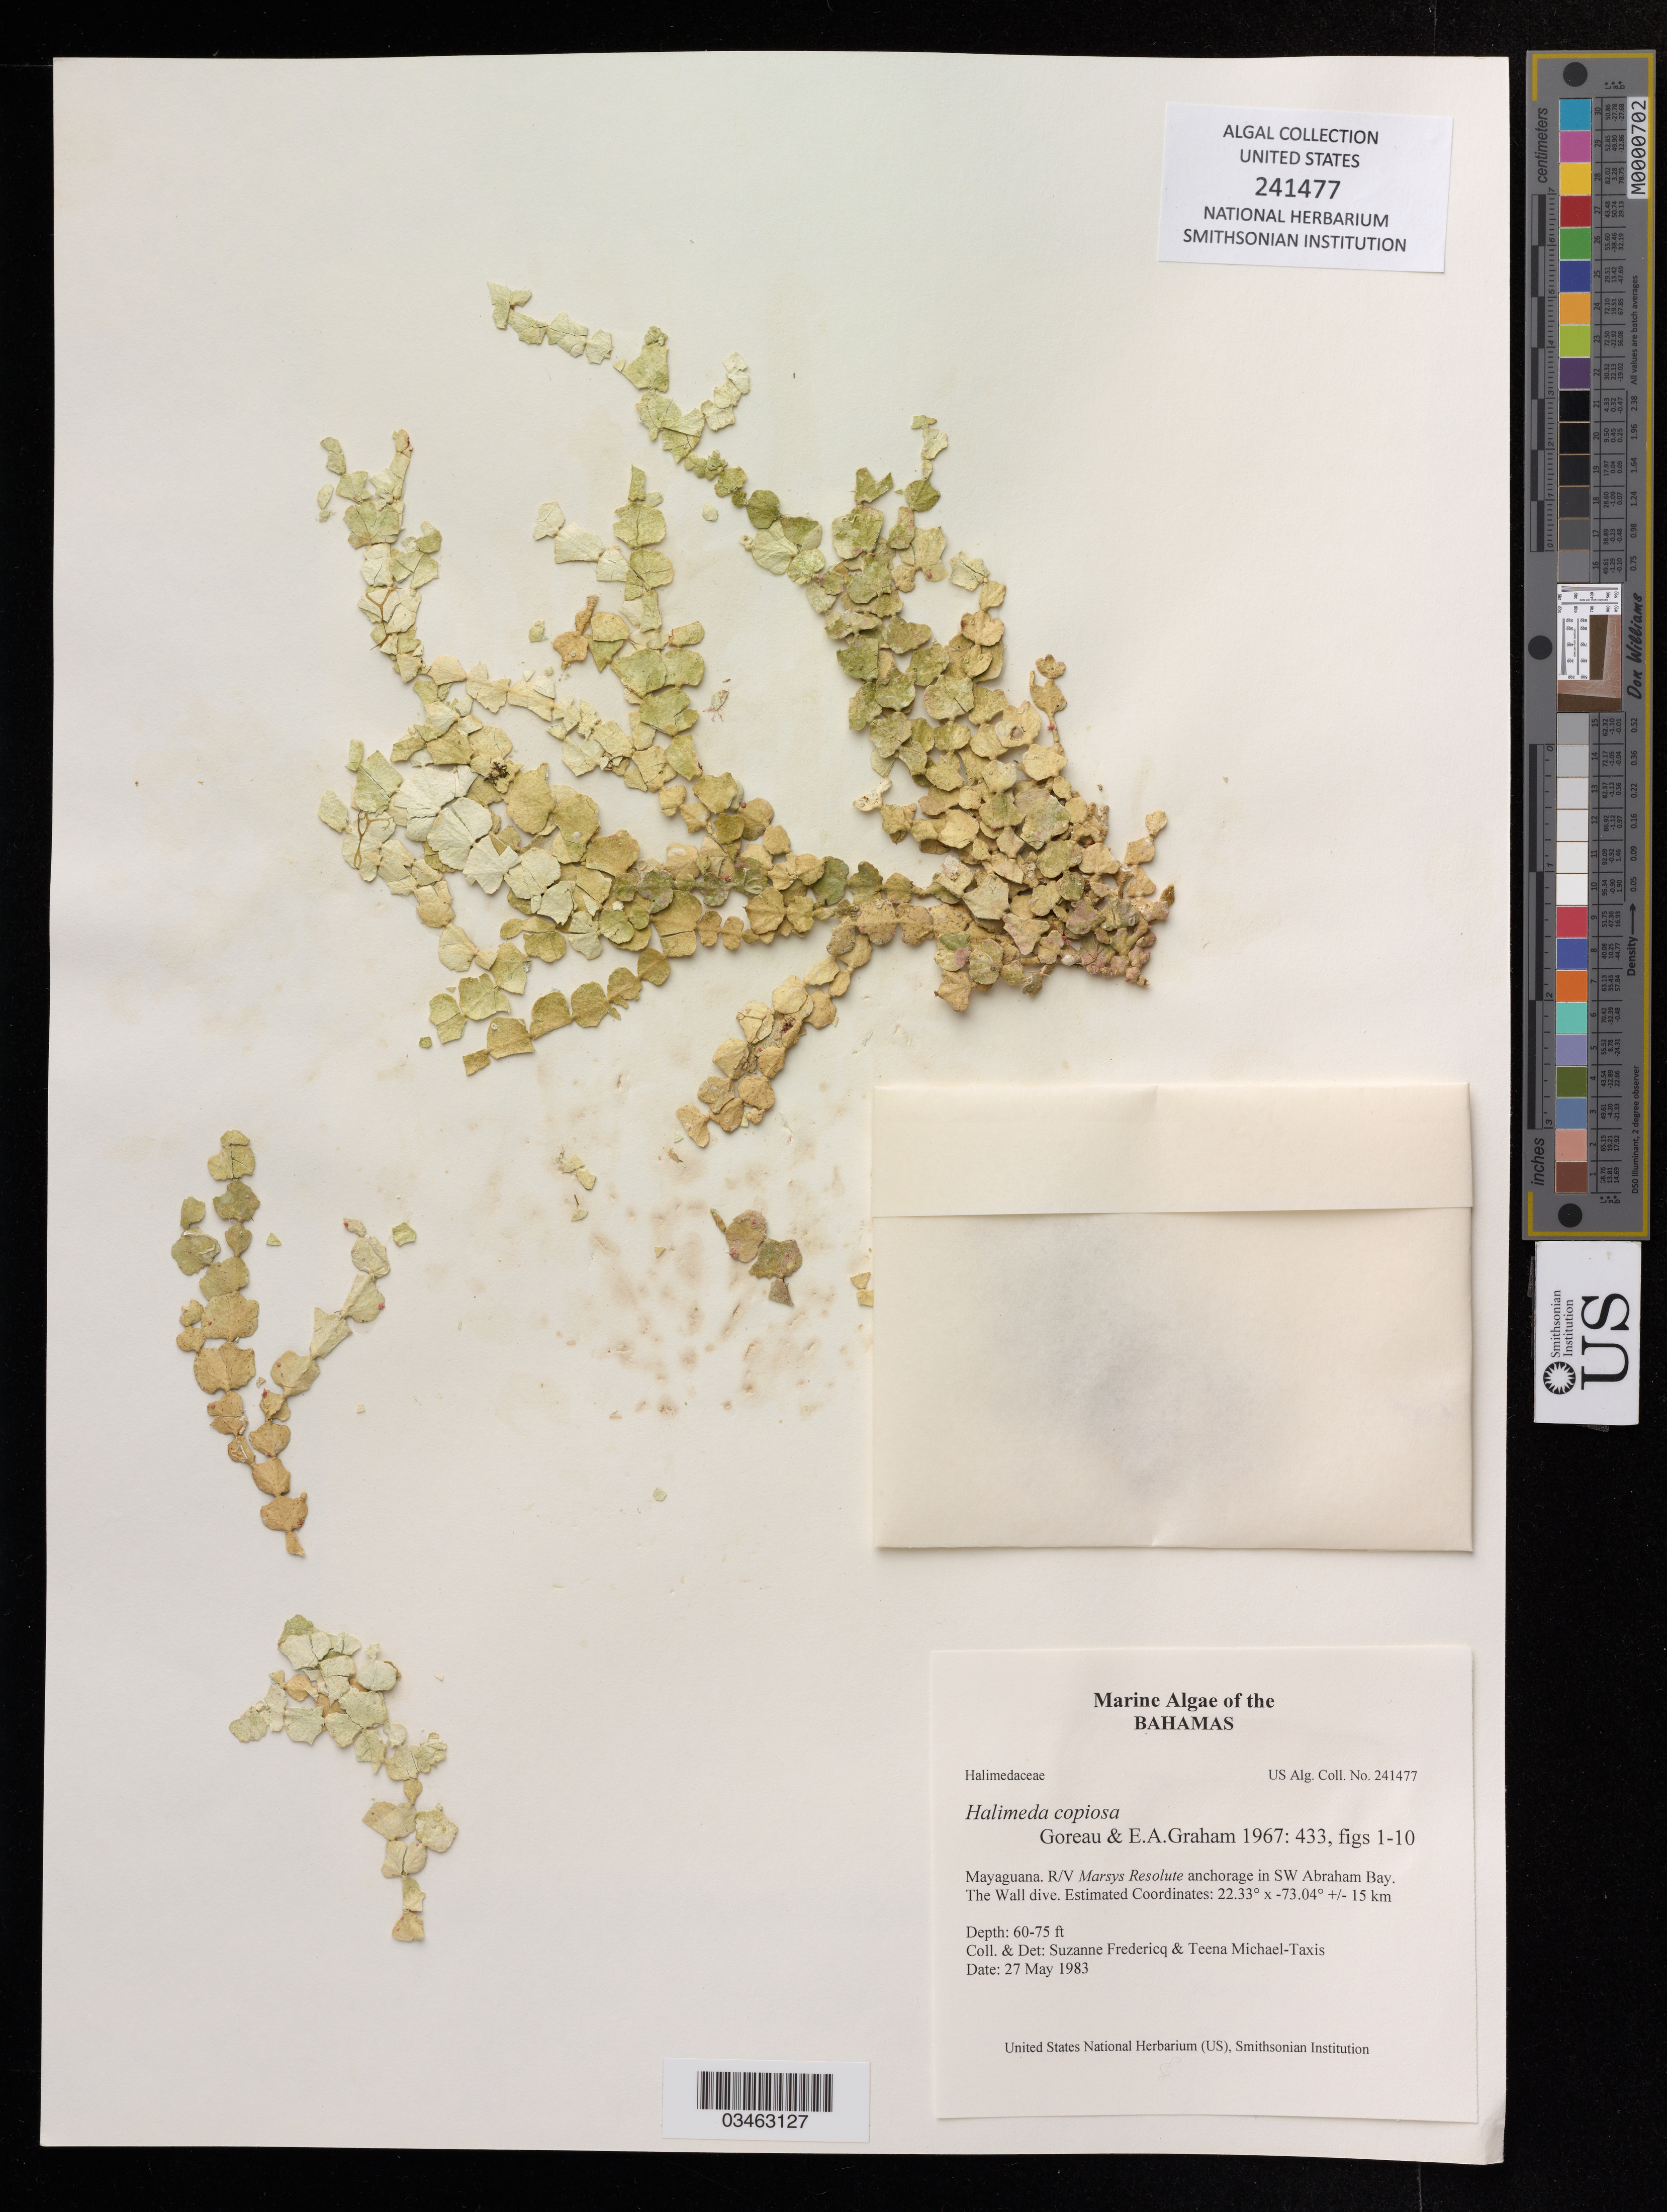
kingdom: Plantae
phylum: Chlorophyta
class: Ulvophyceae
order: Bryopsidales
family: Halimedaceae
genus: Halimeda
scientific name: Halimeda copiosa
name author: Goreau & E.A. Graham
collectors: S. Fredericq & T. Michael-Taxis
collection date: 1983-05-27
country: Bahamas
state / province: Mayaguana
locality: R/V Marsys Resolute anchorage in SW Abraham Bay.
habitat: The Wall dive.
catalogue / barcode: US 241477